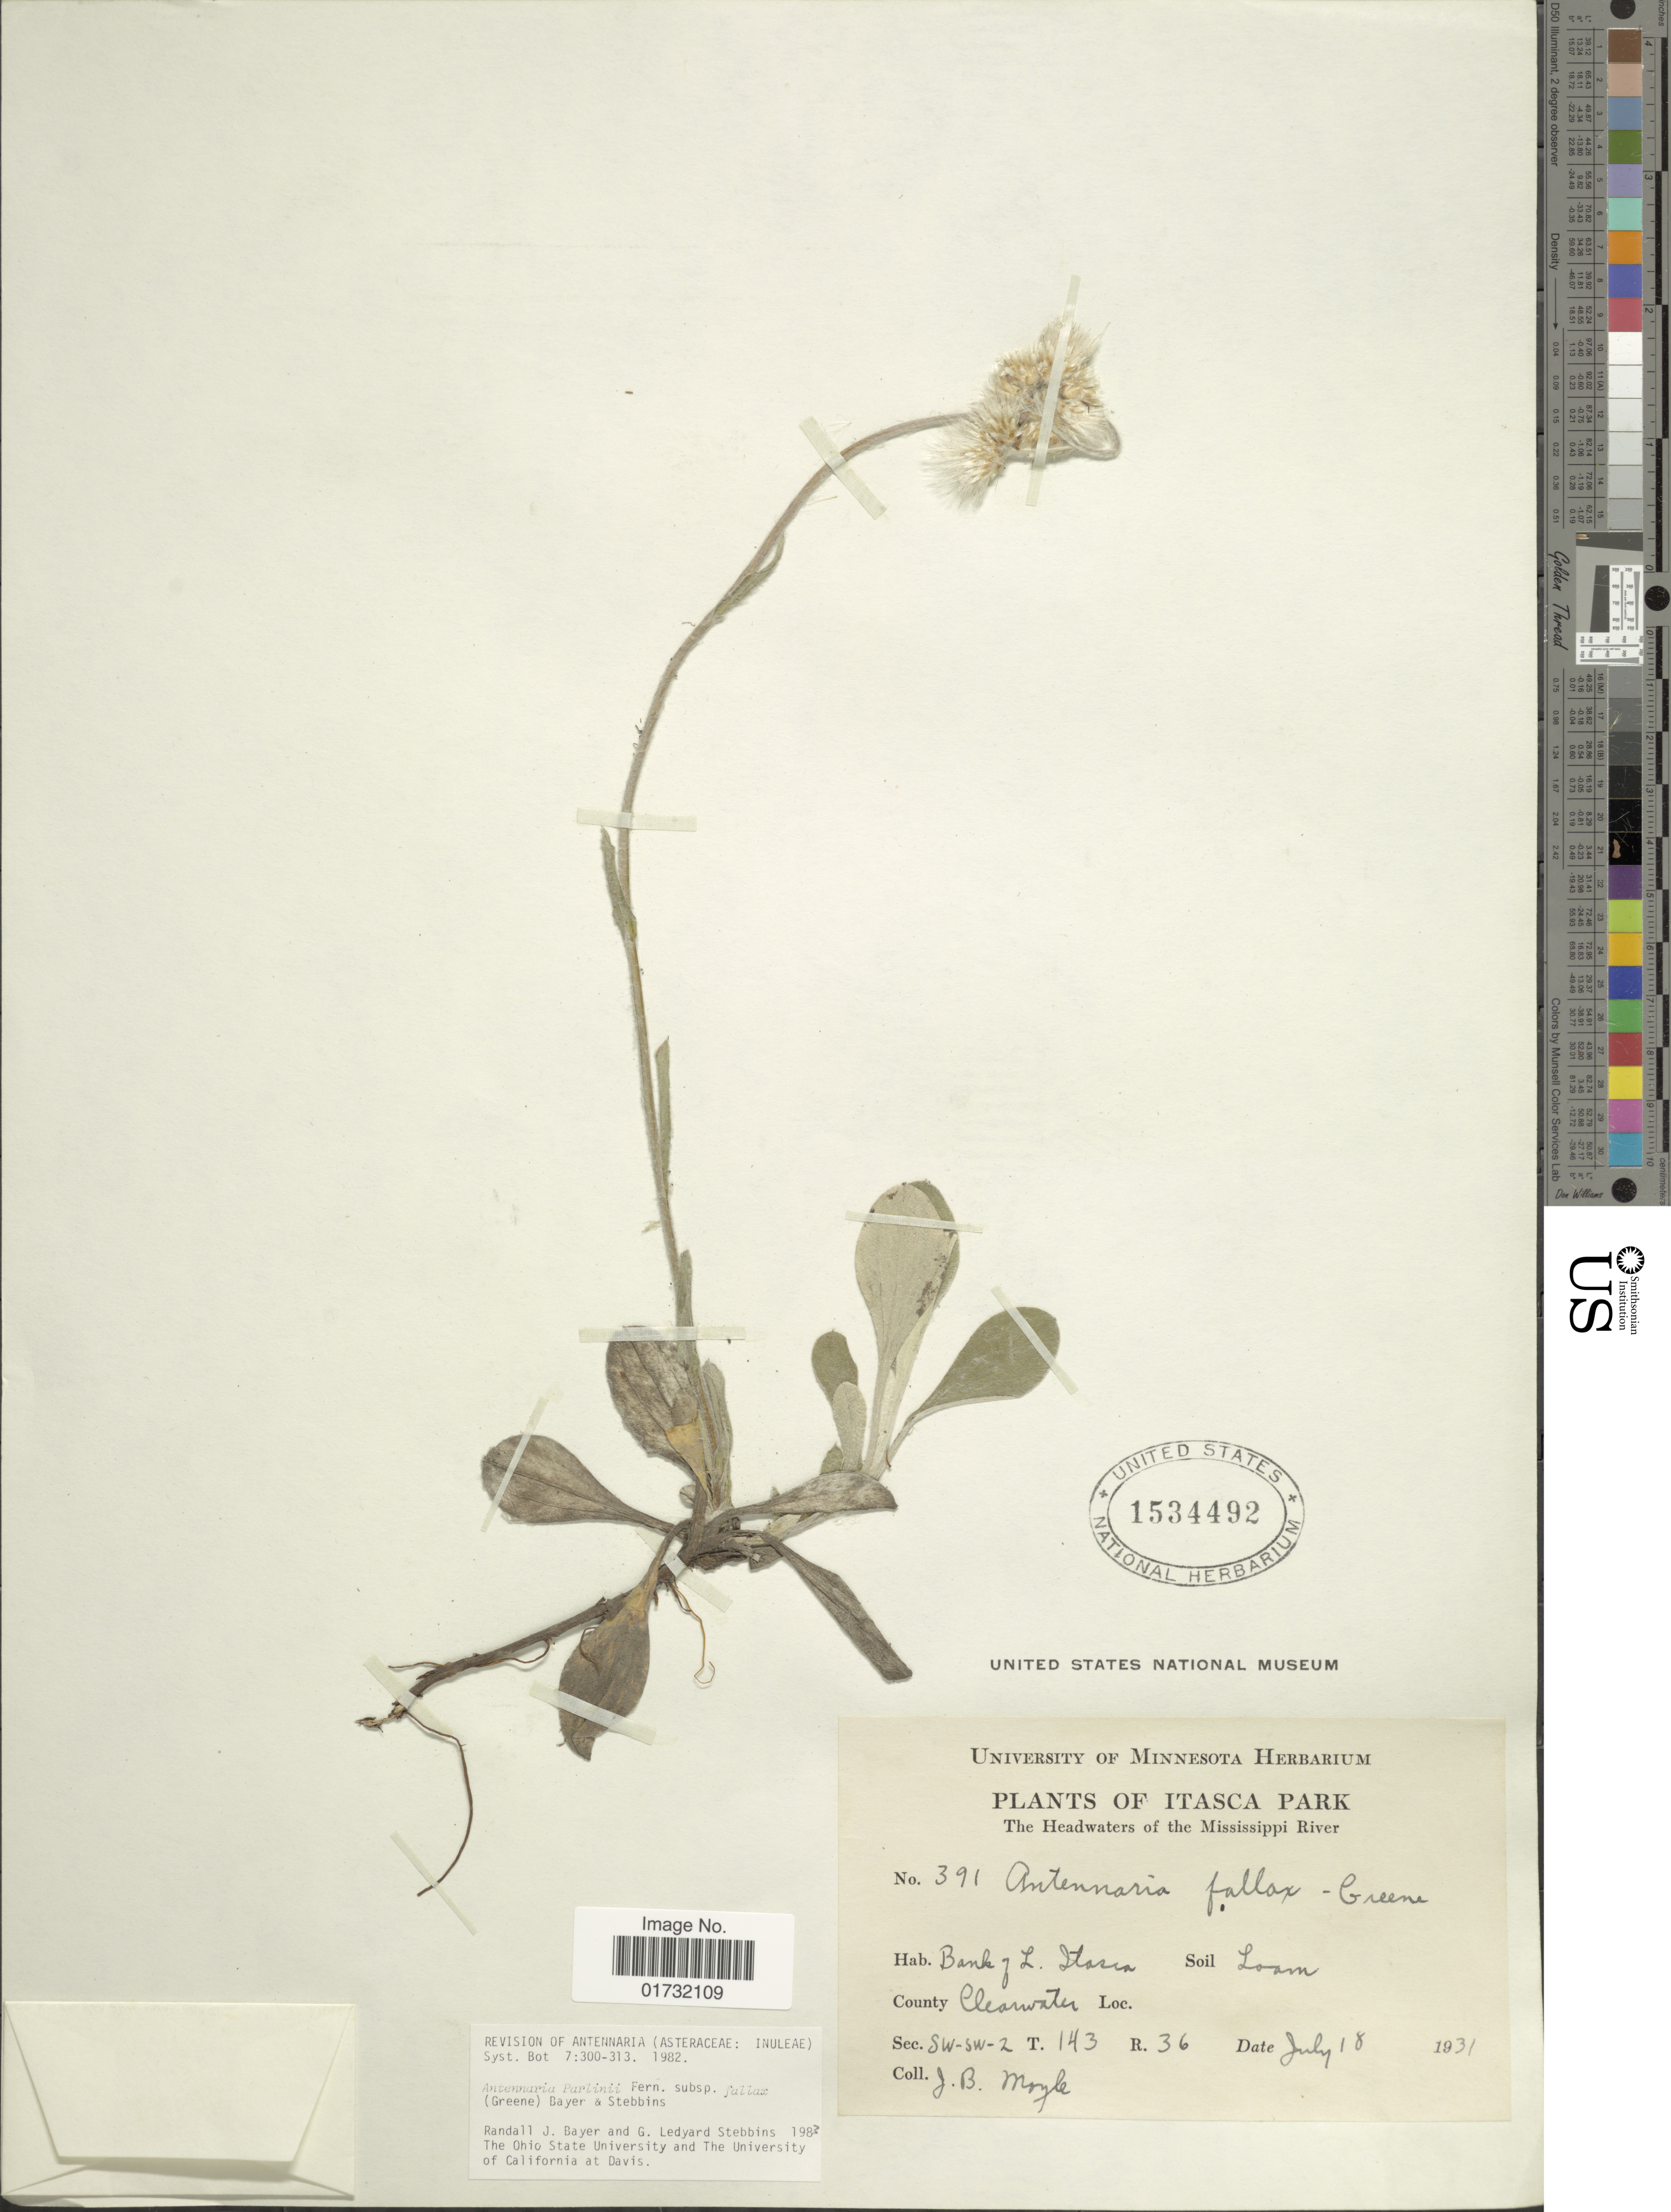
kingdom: Plantae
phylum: Tracheophyta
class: Magnoliopsida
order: Asterales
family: Asteraceae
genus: Antennaria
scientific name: Antennaria parlinii subsp. fallax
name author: (Greene) R.J. Bayer & Stebbins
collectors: J. Moyle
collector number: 391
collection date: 1931-07-18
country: United States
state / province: Minnesota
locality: Itasca Park. The Headwaters of the Mississippi River. County Clearwater. Sec. SW-SW-2. T.143 R.36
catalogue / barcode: US 1534492